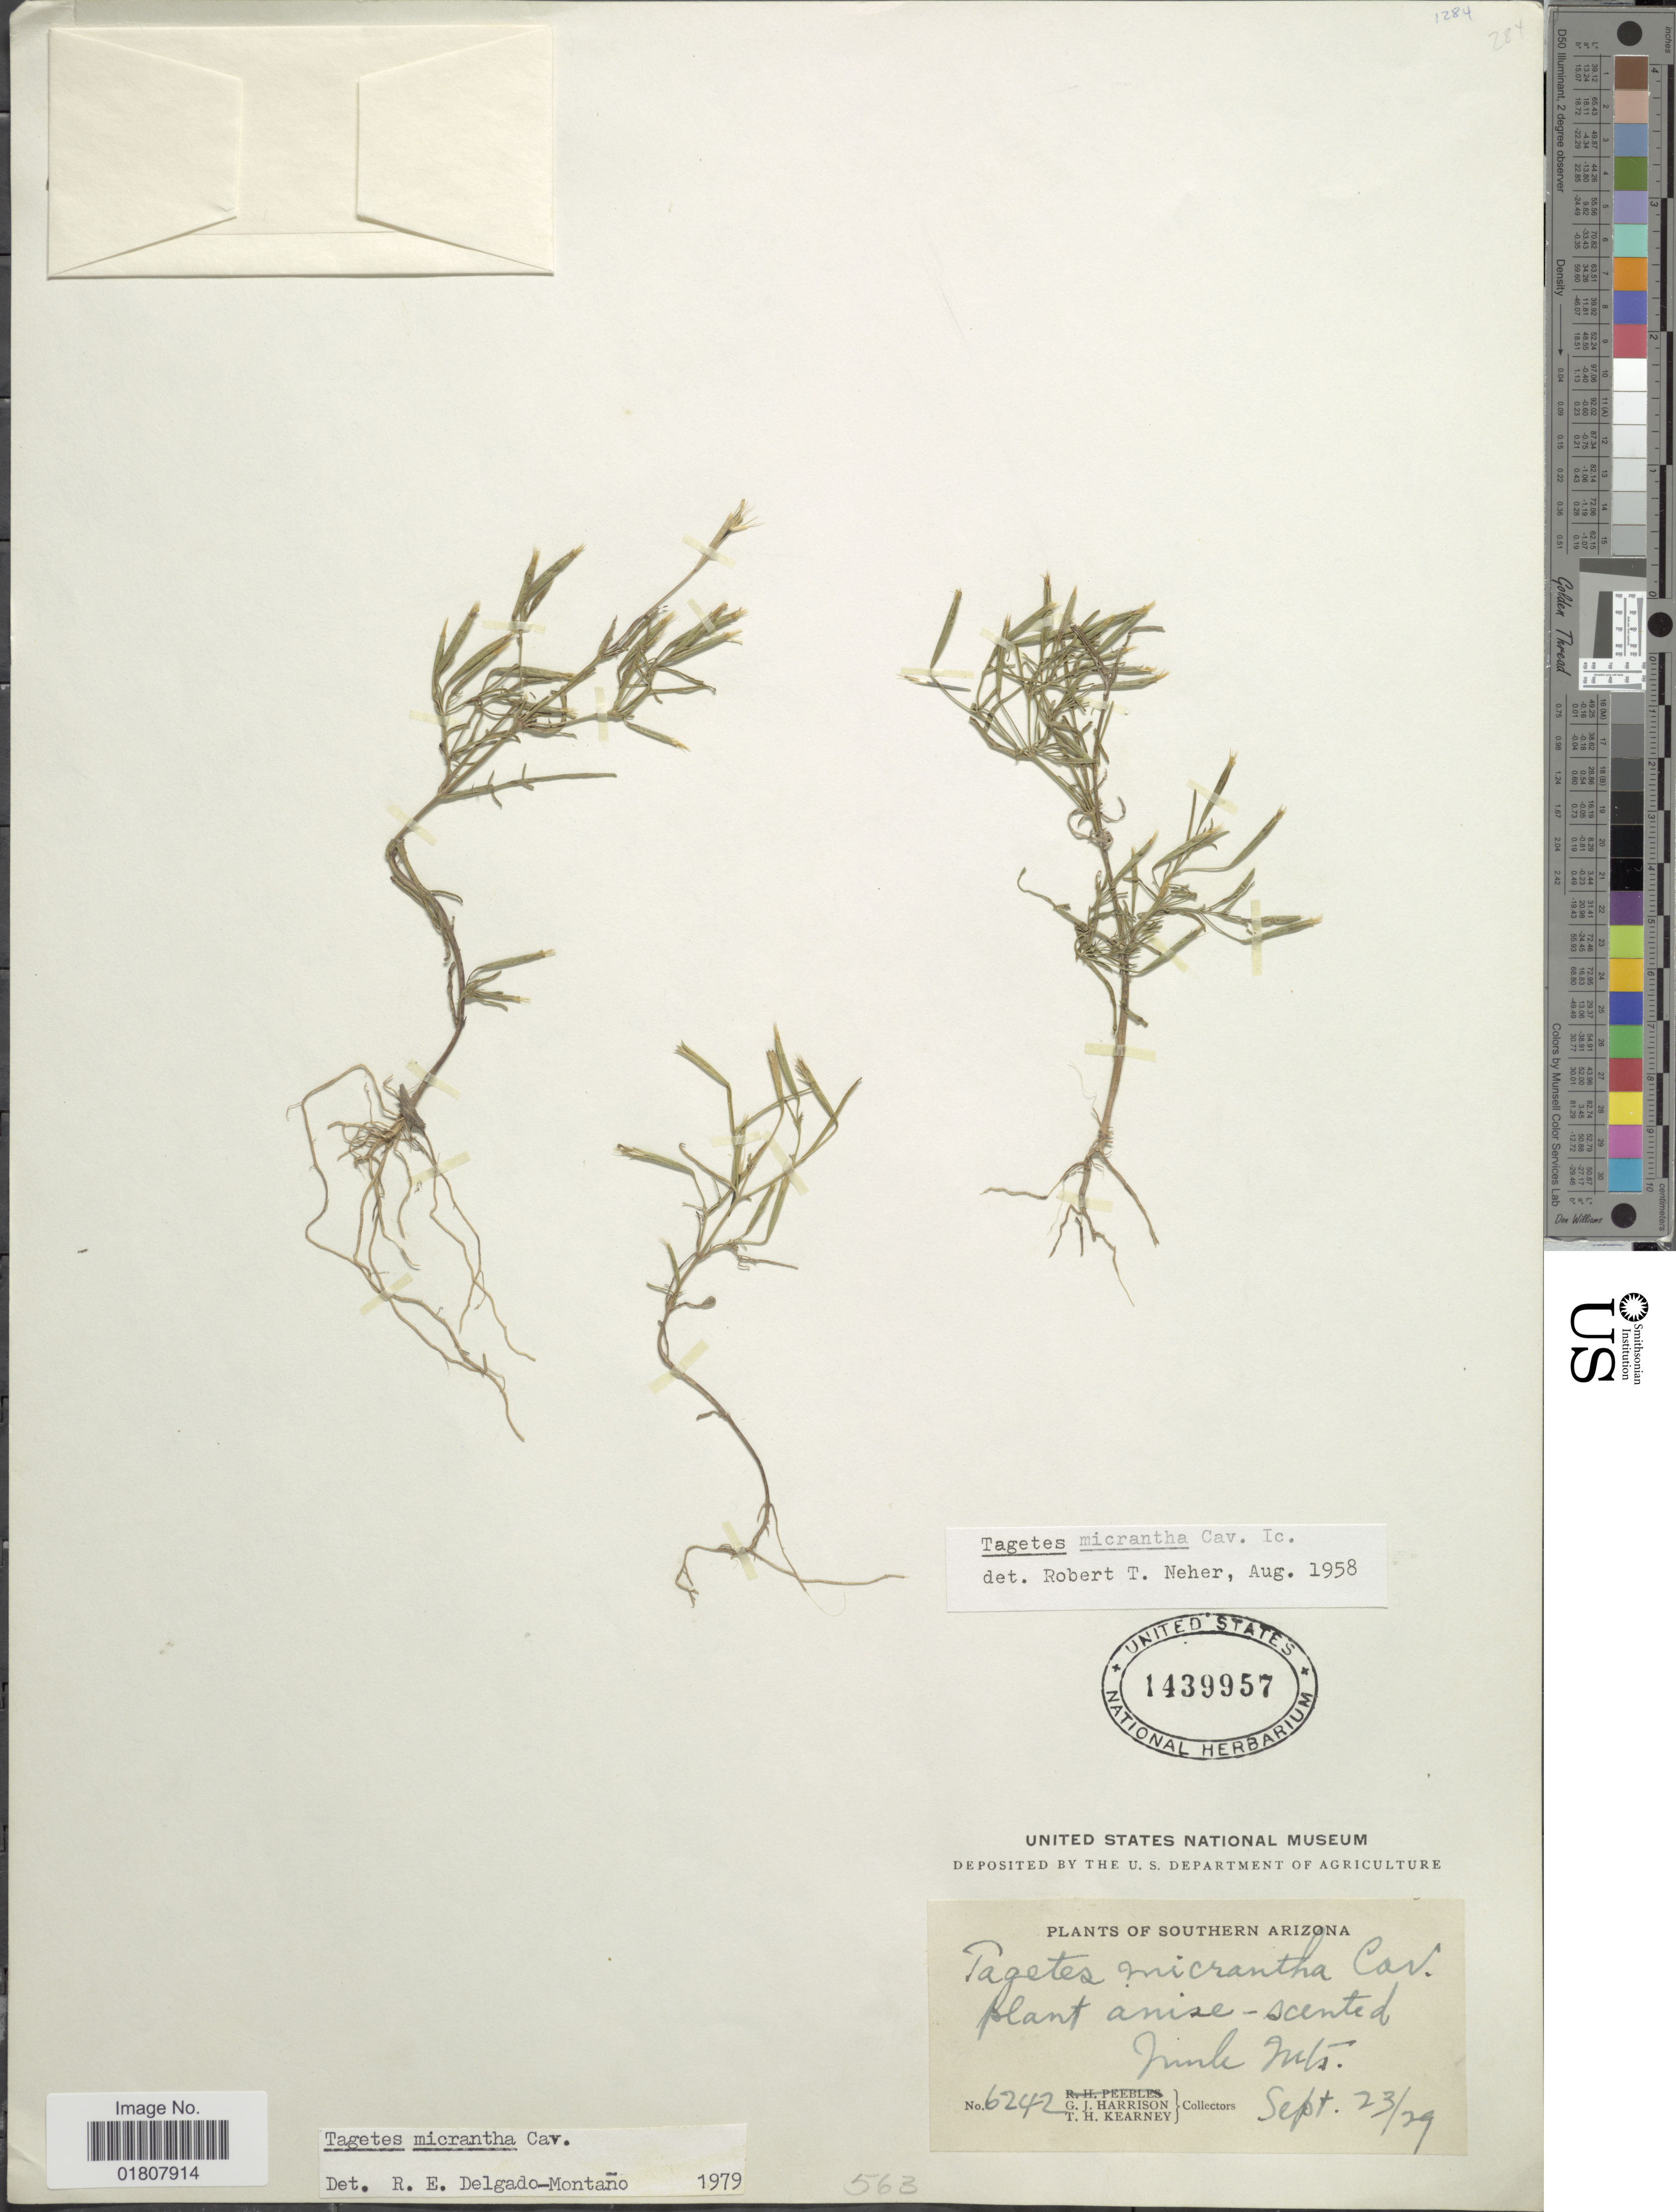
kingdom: Plantae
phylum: Tracheophyta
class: Magnoliopsida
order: Asterales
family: Asteraceae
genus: Tagetes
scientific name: Tagetes micrantha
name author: Cav.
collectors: G. J. Harrison & T. H. Kearney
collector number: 6242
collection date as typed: Transcribed d/m/y: 23/9/29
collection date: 1929-09-23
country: United States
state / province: Arizona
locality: Southern Arizona, Mule Mts.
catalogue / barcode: US 1439957